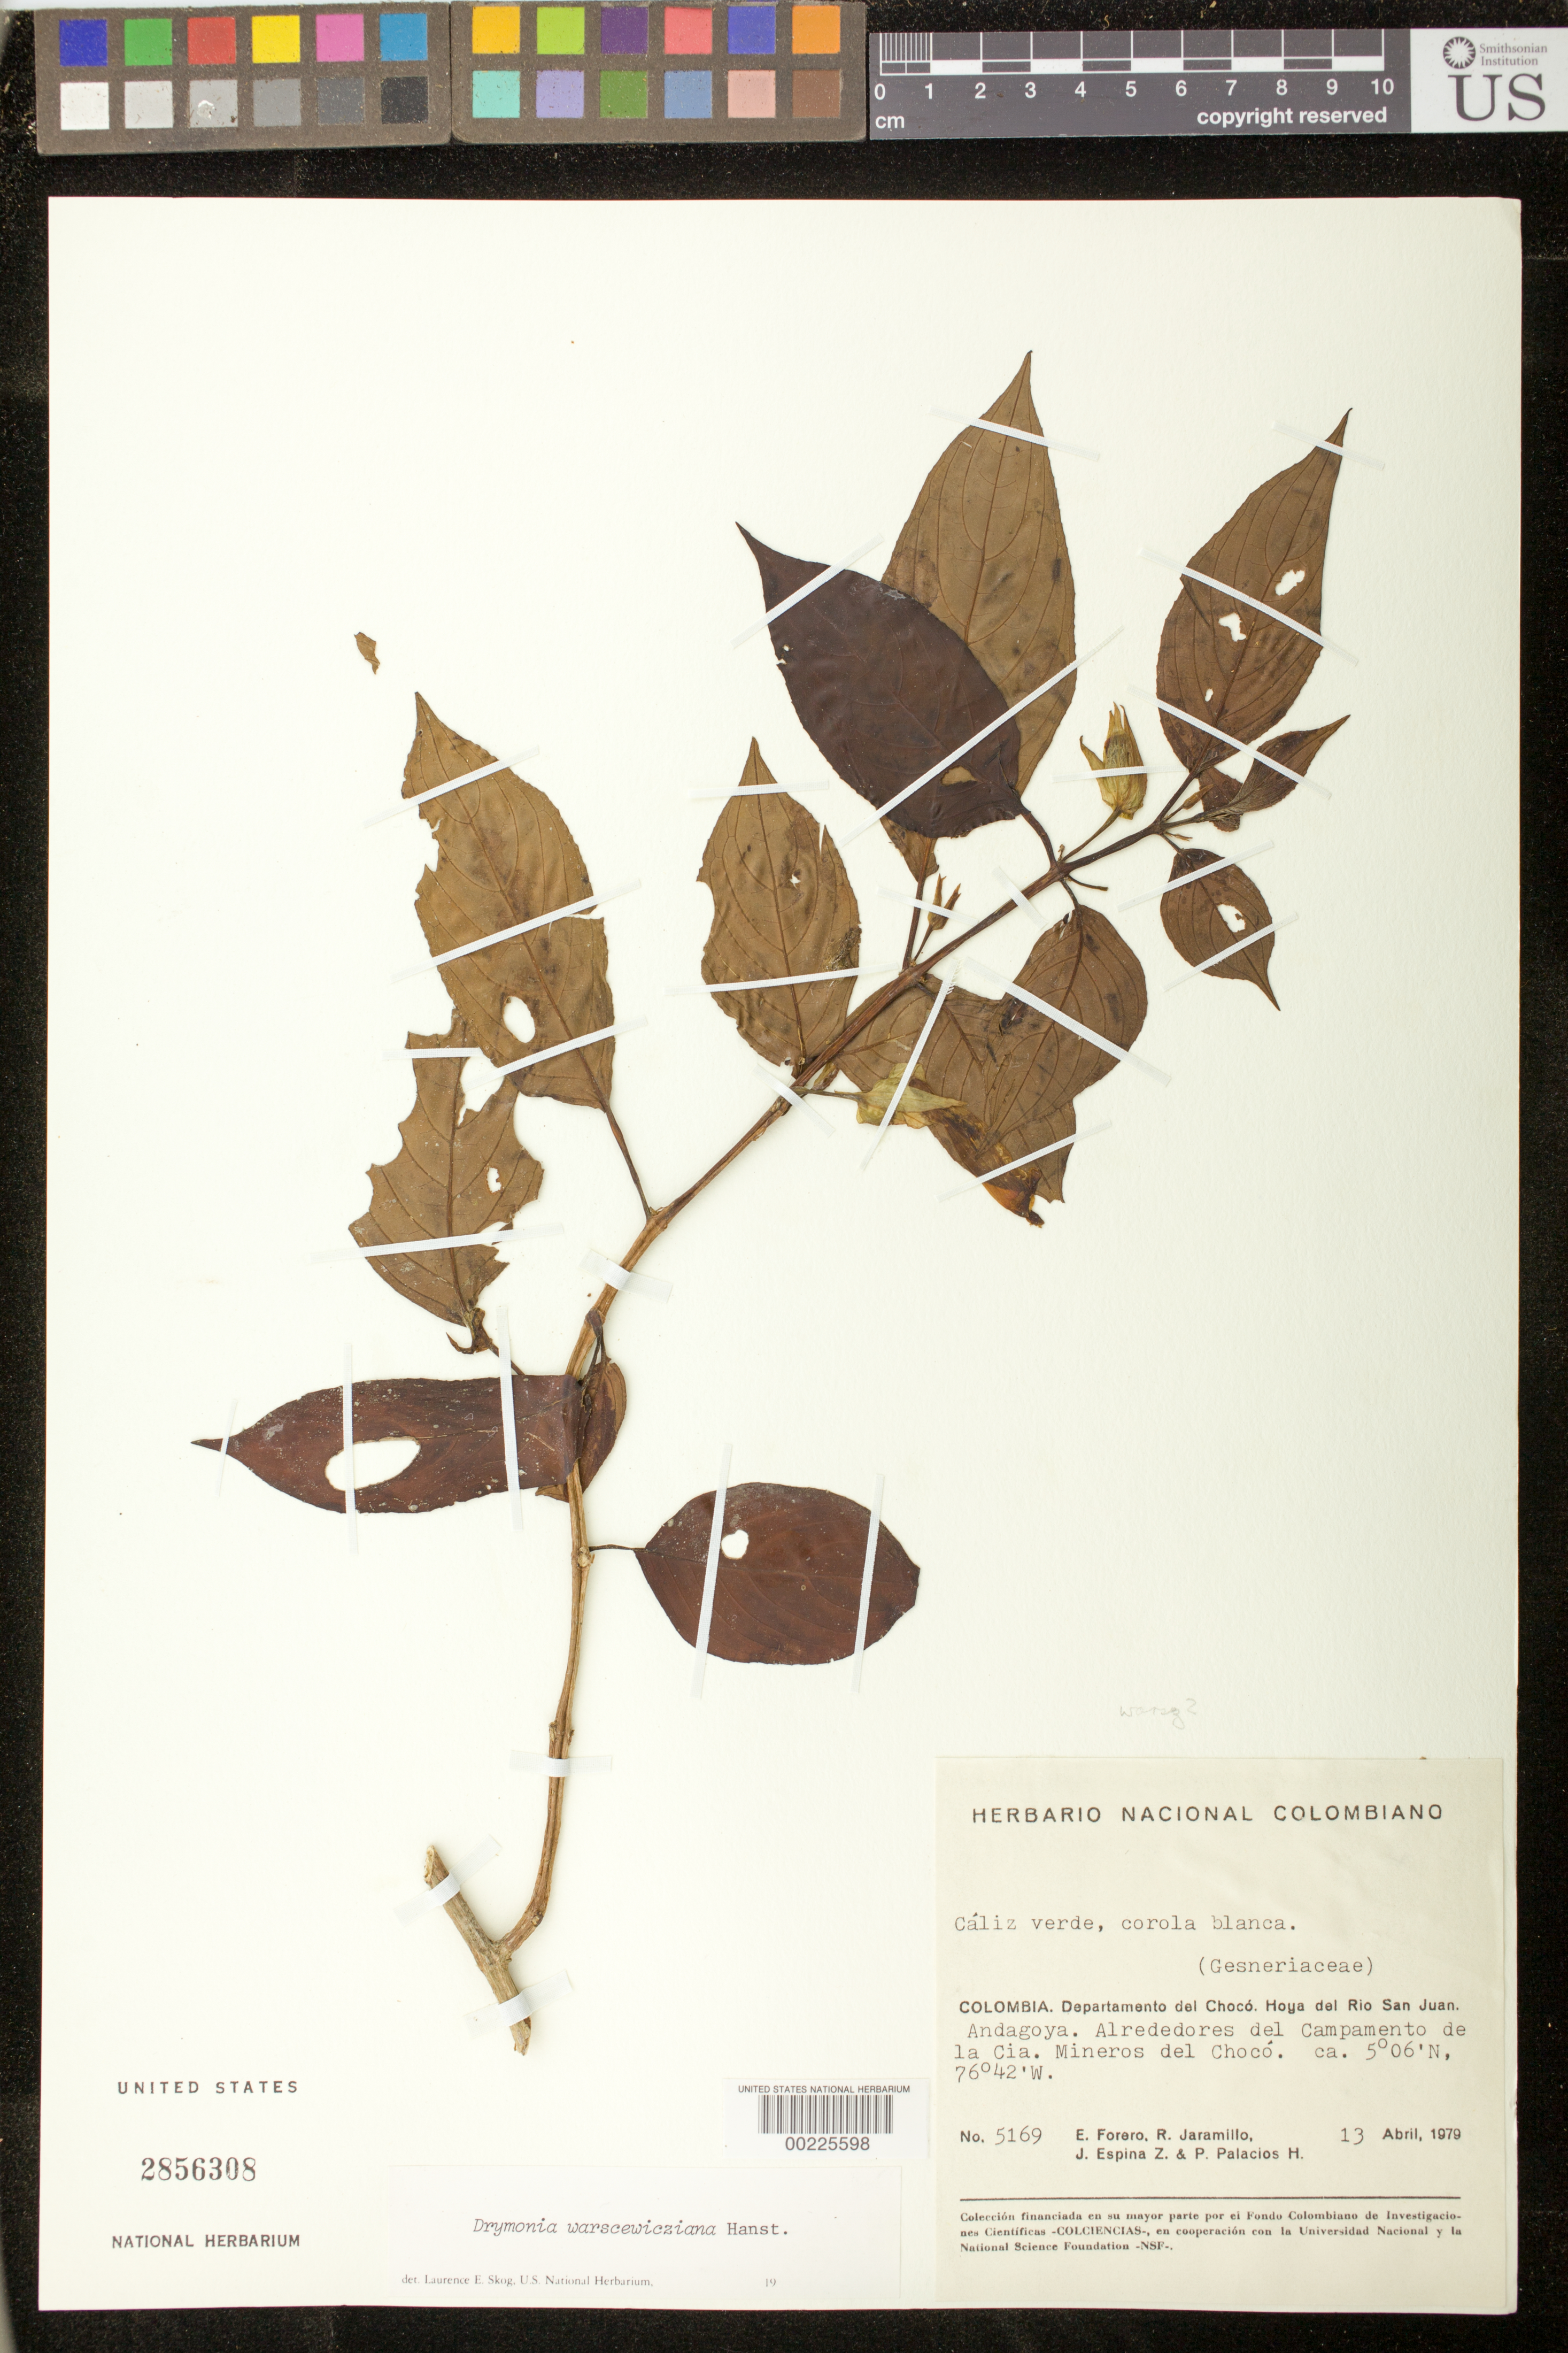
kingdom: Plantae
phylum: Tracheophyta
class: Magnoliopsida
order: Lamiales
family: Gesneriaceae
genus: Drymonia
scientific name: Drymonia warszewicziana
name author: Hanst.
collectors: E. Forero, R. Jaramillo M., J. Espina Z. & P. Palacios H.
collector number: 5169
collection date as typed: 13 Apr 1979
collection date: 1979-04-13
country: Colombia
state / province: Chocó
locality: Bank of Rio San Juan, Andagoya, vicinity of camp of La Cia, mining area of Choco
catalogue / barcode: US 2856308